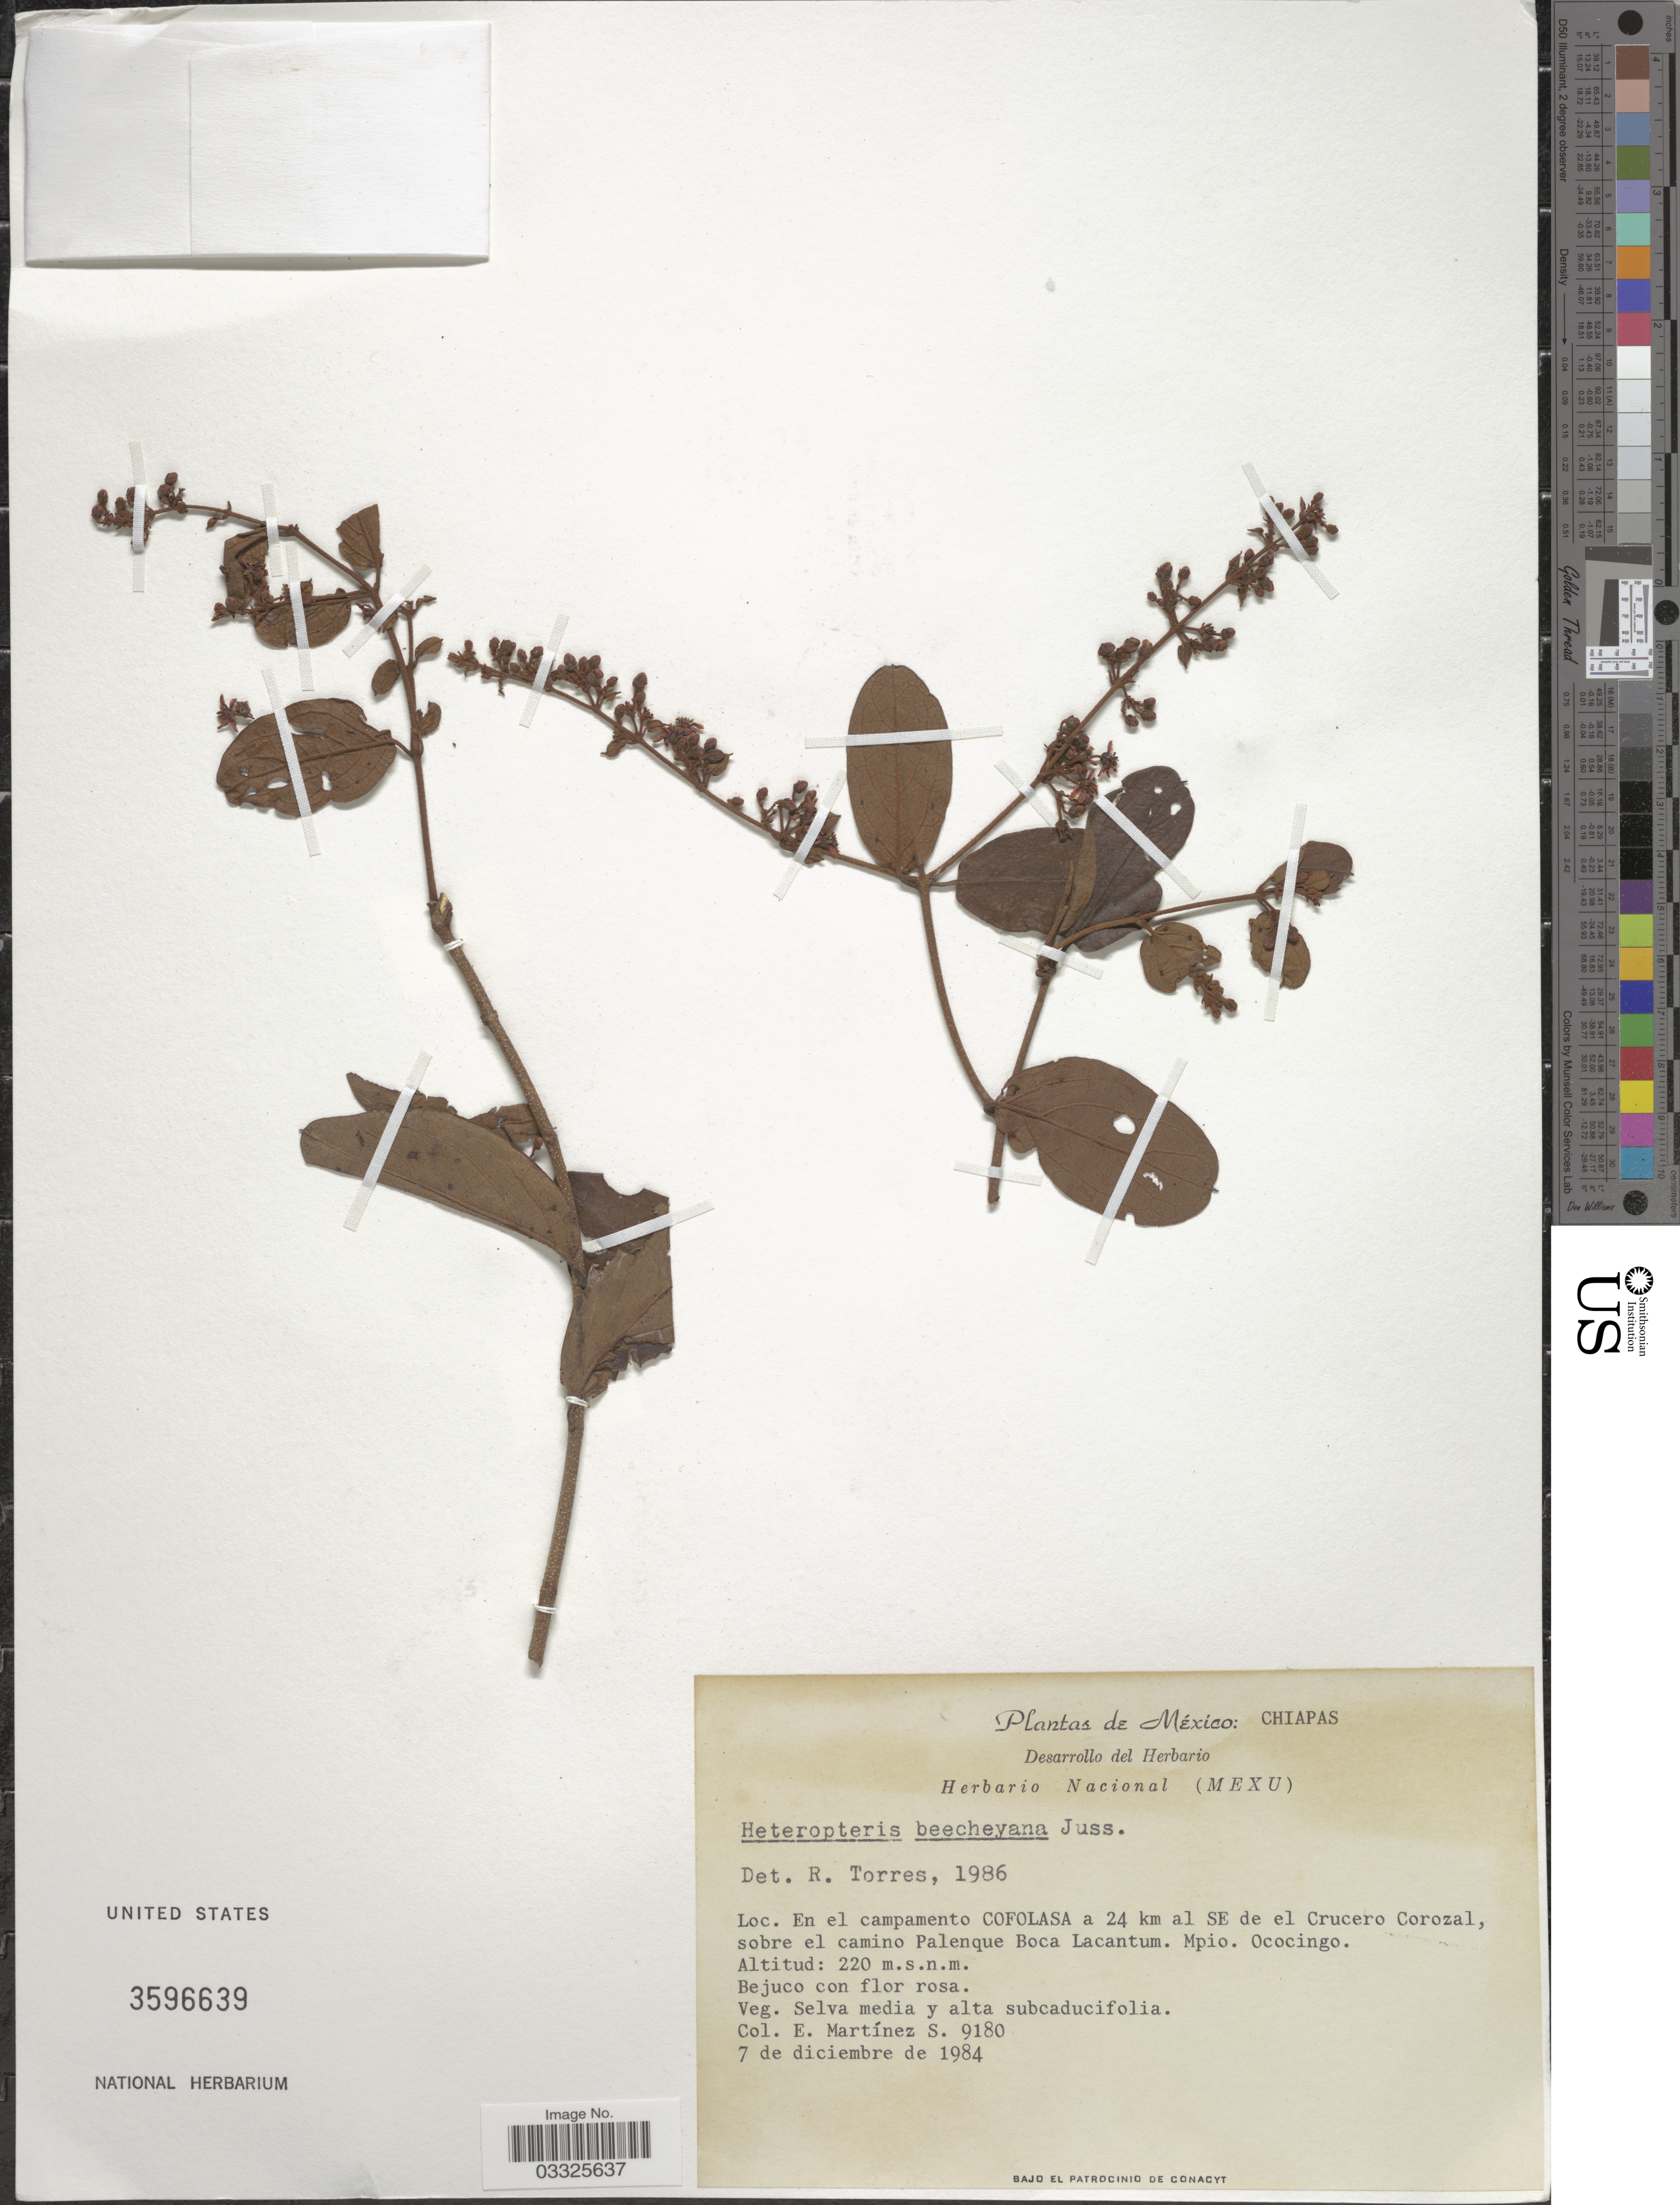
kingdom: Plantae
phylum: Tracheophyta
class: Magnoliopsida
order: Malpighiales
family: Malpighiaceae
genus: Heteropterys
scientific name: Heteropterys brachiata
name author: (L.) DC.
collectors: E. M. Martínez S.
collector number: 9180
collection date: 1984-12-07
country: Mexico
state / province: Chiapas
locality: En el campamento COFOLASA a 24 km al SE de el Crucero Corozal, sobre el camino Palenque Boca Lacantum. Mpio. Ococingo.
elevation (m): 220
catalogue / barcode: US 3596639